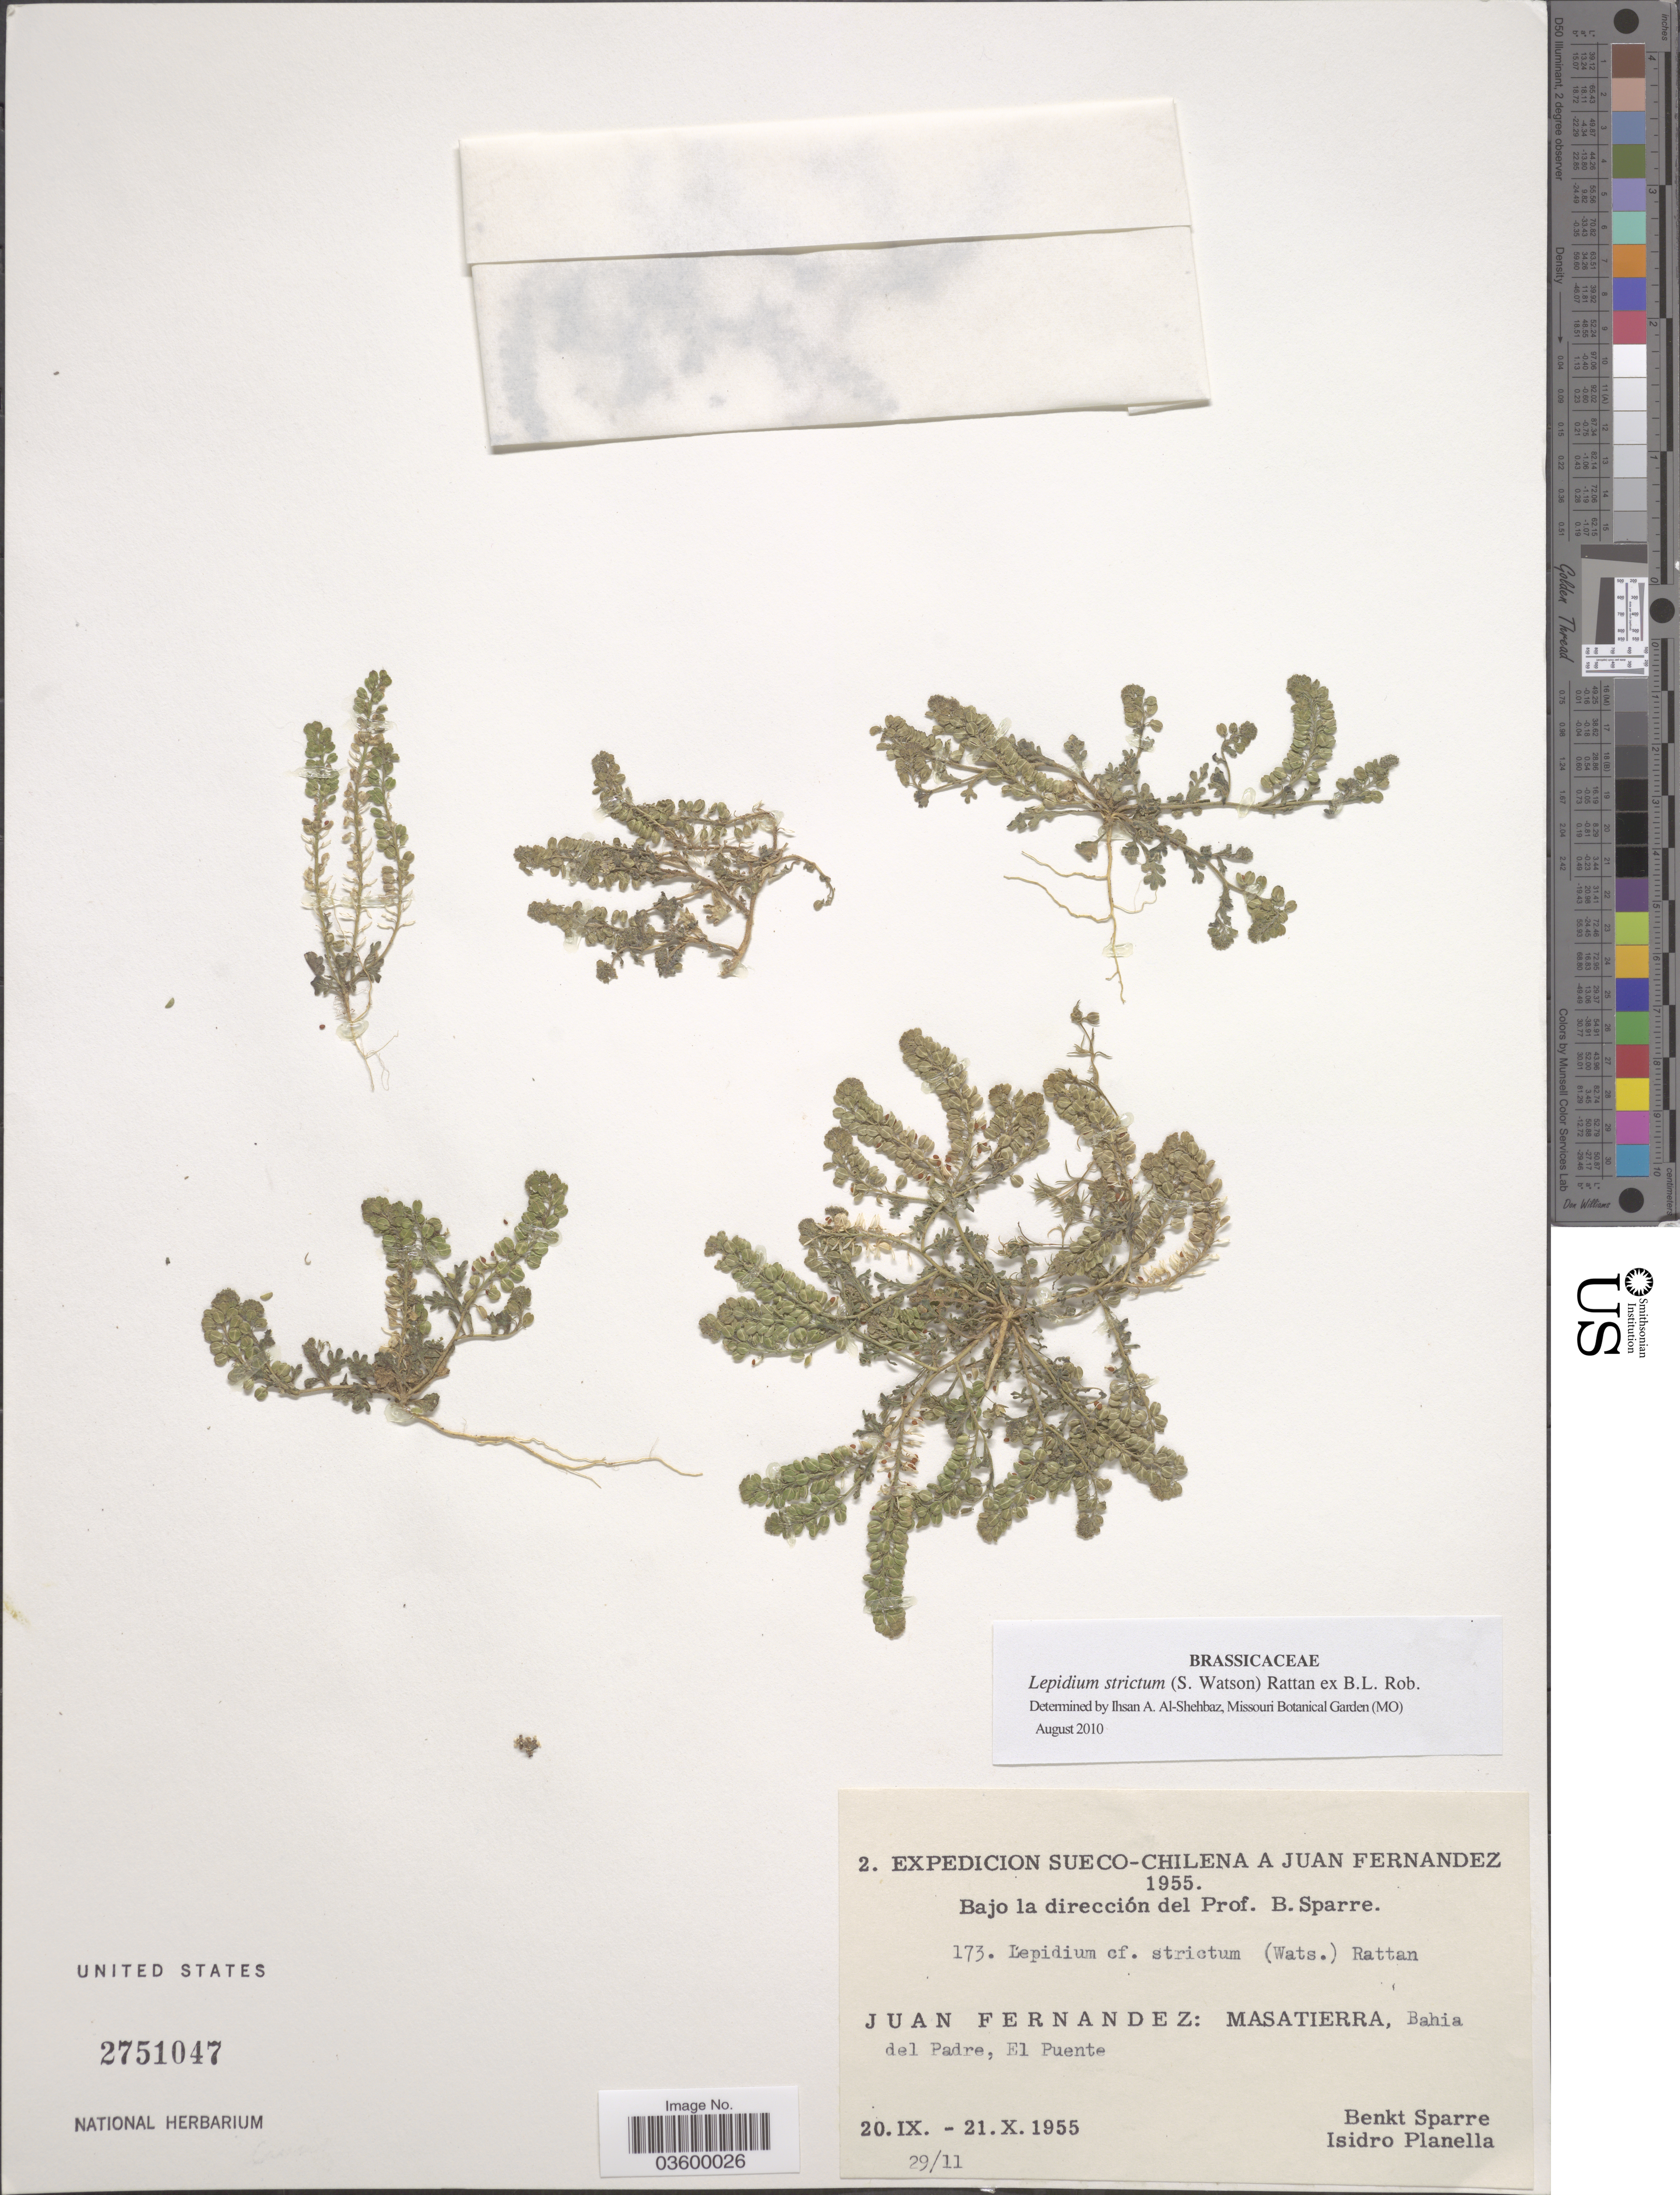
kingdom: Plantae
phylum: Tracheophyta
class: Magnoliopsida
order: Brassicales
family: Brassicaceae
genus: Lepidium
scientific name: Lepidium strictum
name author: (S. Watson) Rattan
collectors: B. Sparre & I. Planella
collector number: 2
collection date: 1955-09-20/1955-11-29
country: Chile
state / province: Valparaíso (V)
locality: Juan Fernandez: Masatierra, Bahia del Padre, El Puente.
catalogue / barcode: US 2751047